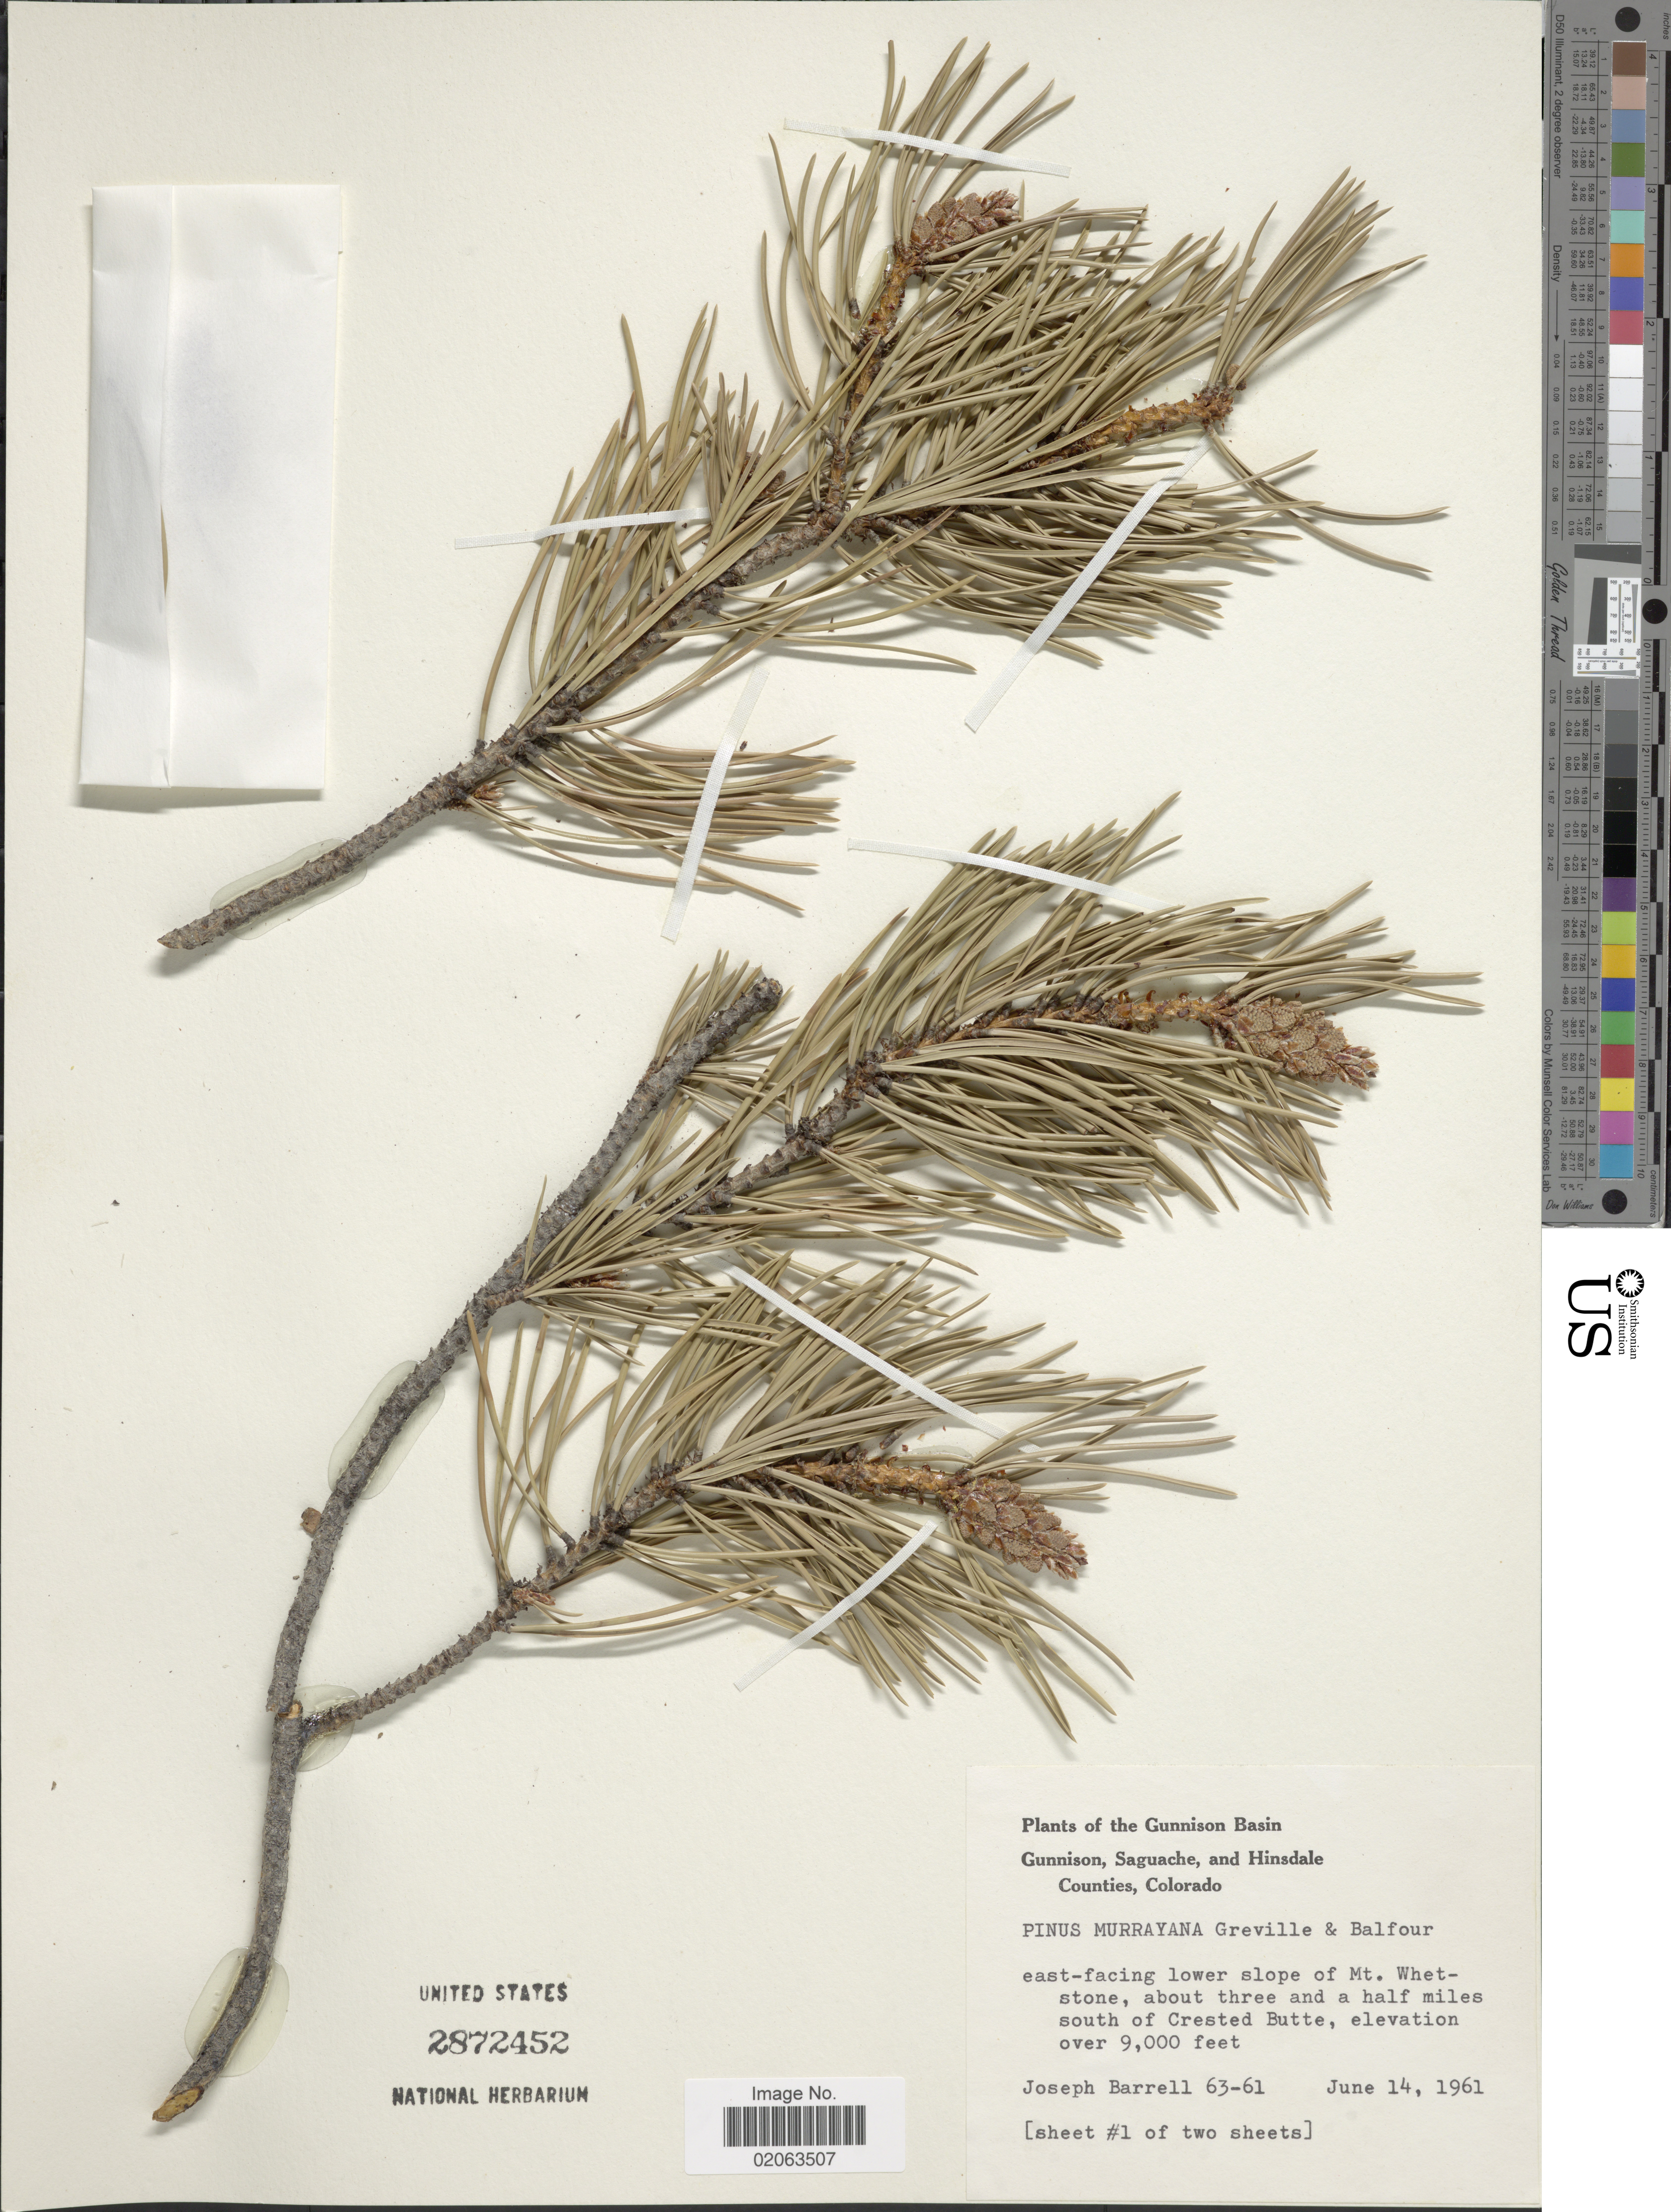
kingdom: Plantae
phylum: Tracheophyta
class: Pinopsida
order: Pinales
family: Pinaceae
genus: Pinus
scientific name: Pinus contorta var. latifolia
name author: Engelm. ex S. Watson in C. King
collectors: J. Barrell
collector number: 63-61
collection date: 1961-06-14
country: United States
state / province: Colorado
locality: Gunnison, Saguache, and Hinsdale Counties, Colorado. East-facing lower slope of Mt. Whet-stone, about three and a half miles south of Crested Butte.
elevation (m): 2743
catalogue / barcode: US 2872452